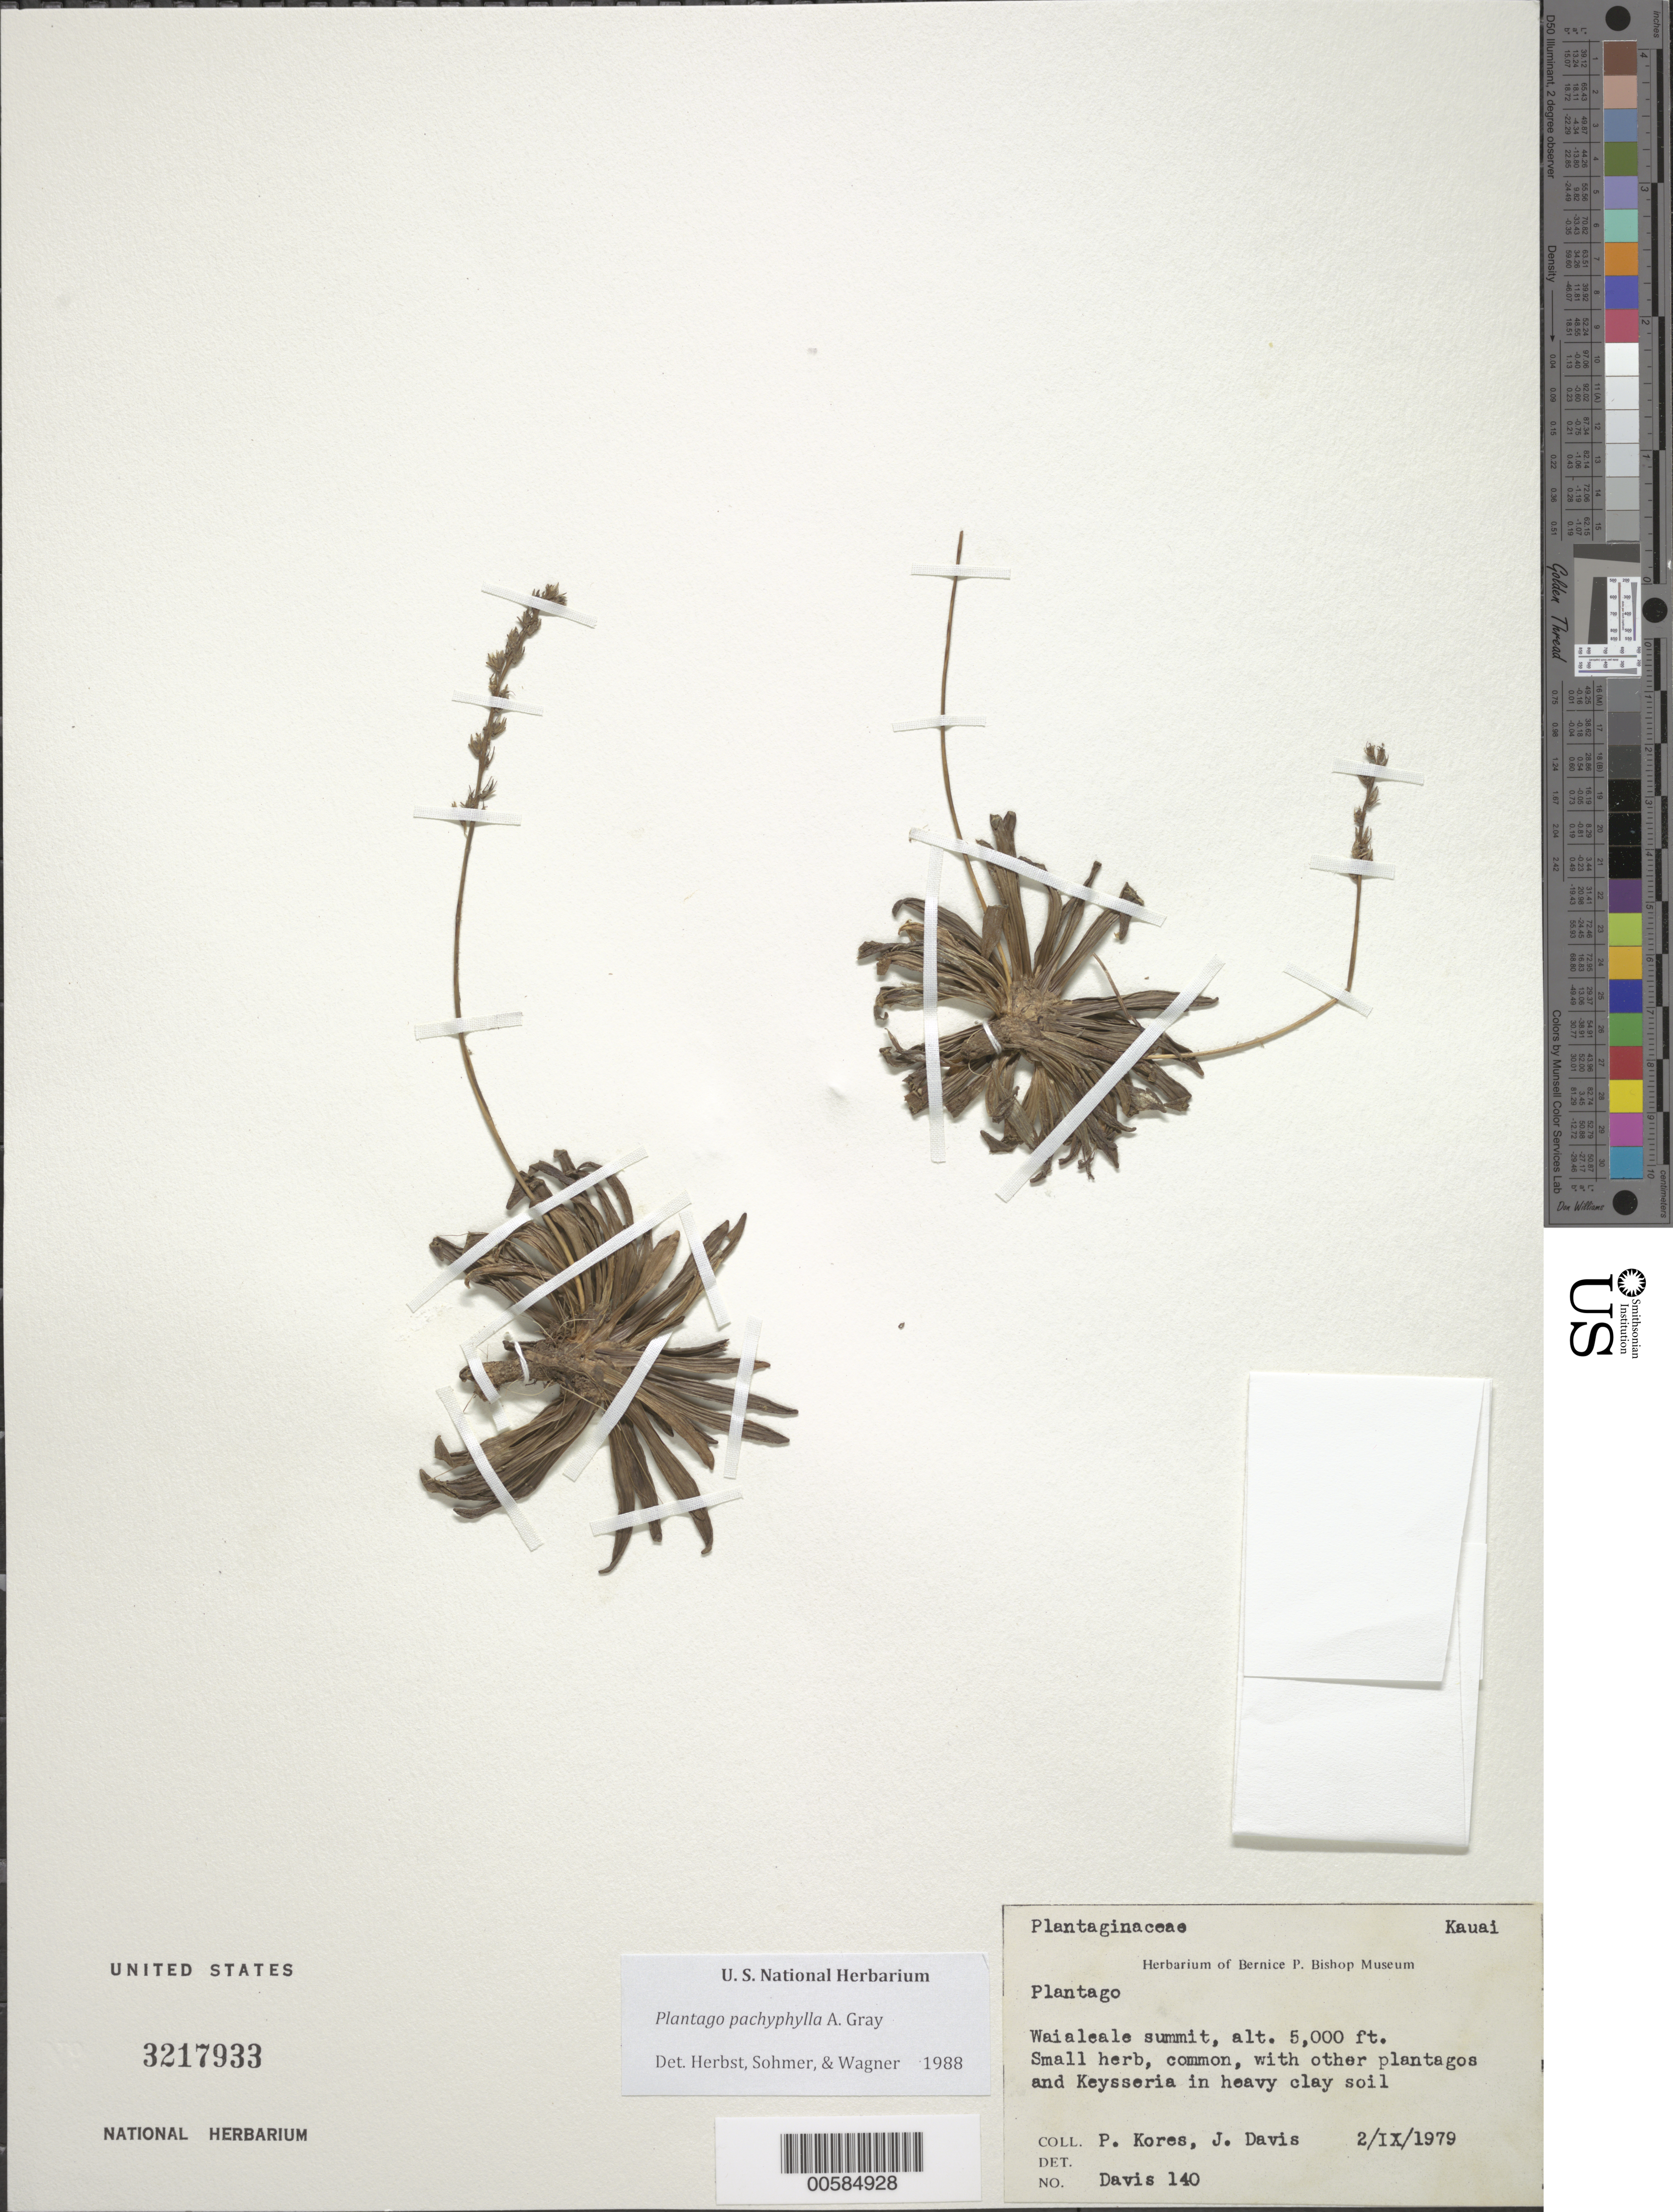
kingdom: Plantae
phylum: Tracheophyta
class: Magnoliopsida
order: Lamiales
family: Plantaginaceae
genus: Plantago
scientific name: Plantago pachyphylla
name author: A. Gray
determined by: Herbst, D. R.; Sohmer, S. H.; Wagner, W. L.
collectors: P. Kores & J. Davis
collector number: Davis 140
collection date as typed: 2 Sep 1979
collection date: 1979-09-02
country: United States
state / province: Hawaii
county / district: Kauai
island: Kaua'i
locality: Waialeale summit.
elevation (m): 1524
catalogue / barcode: US 3217933